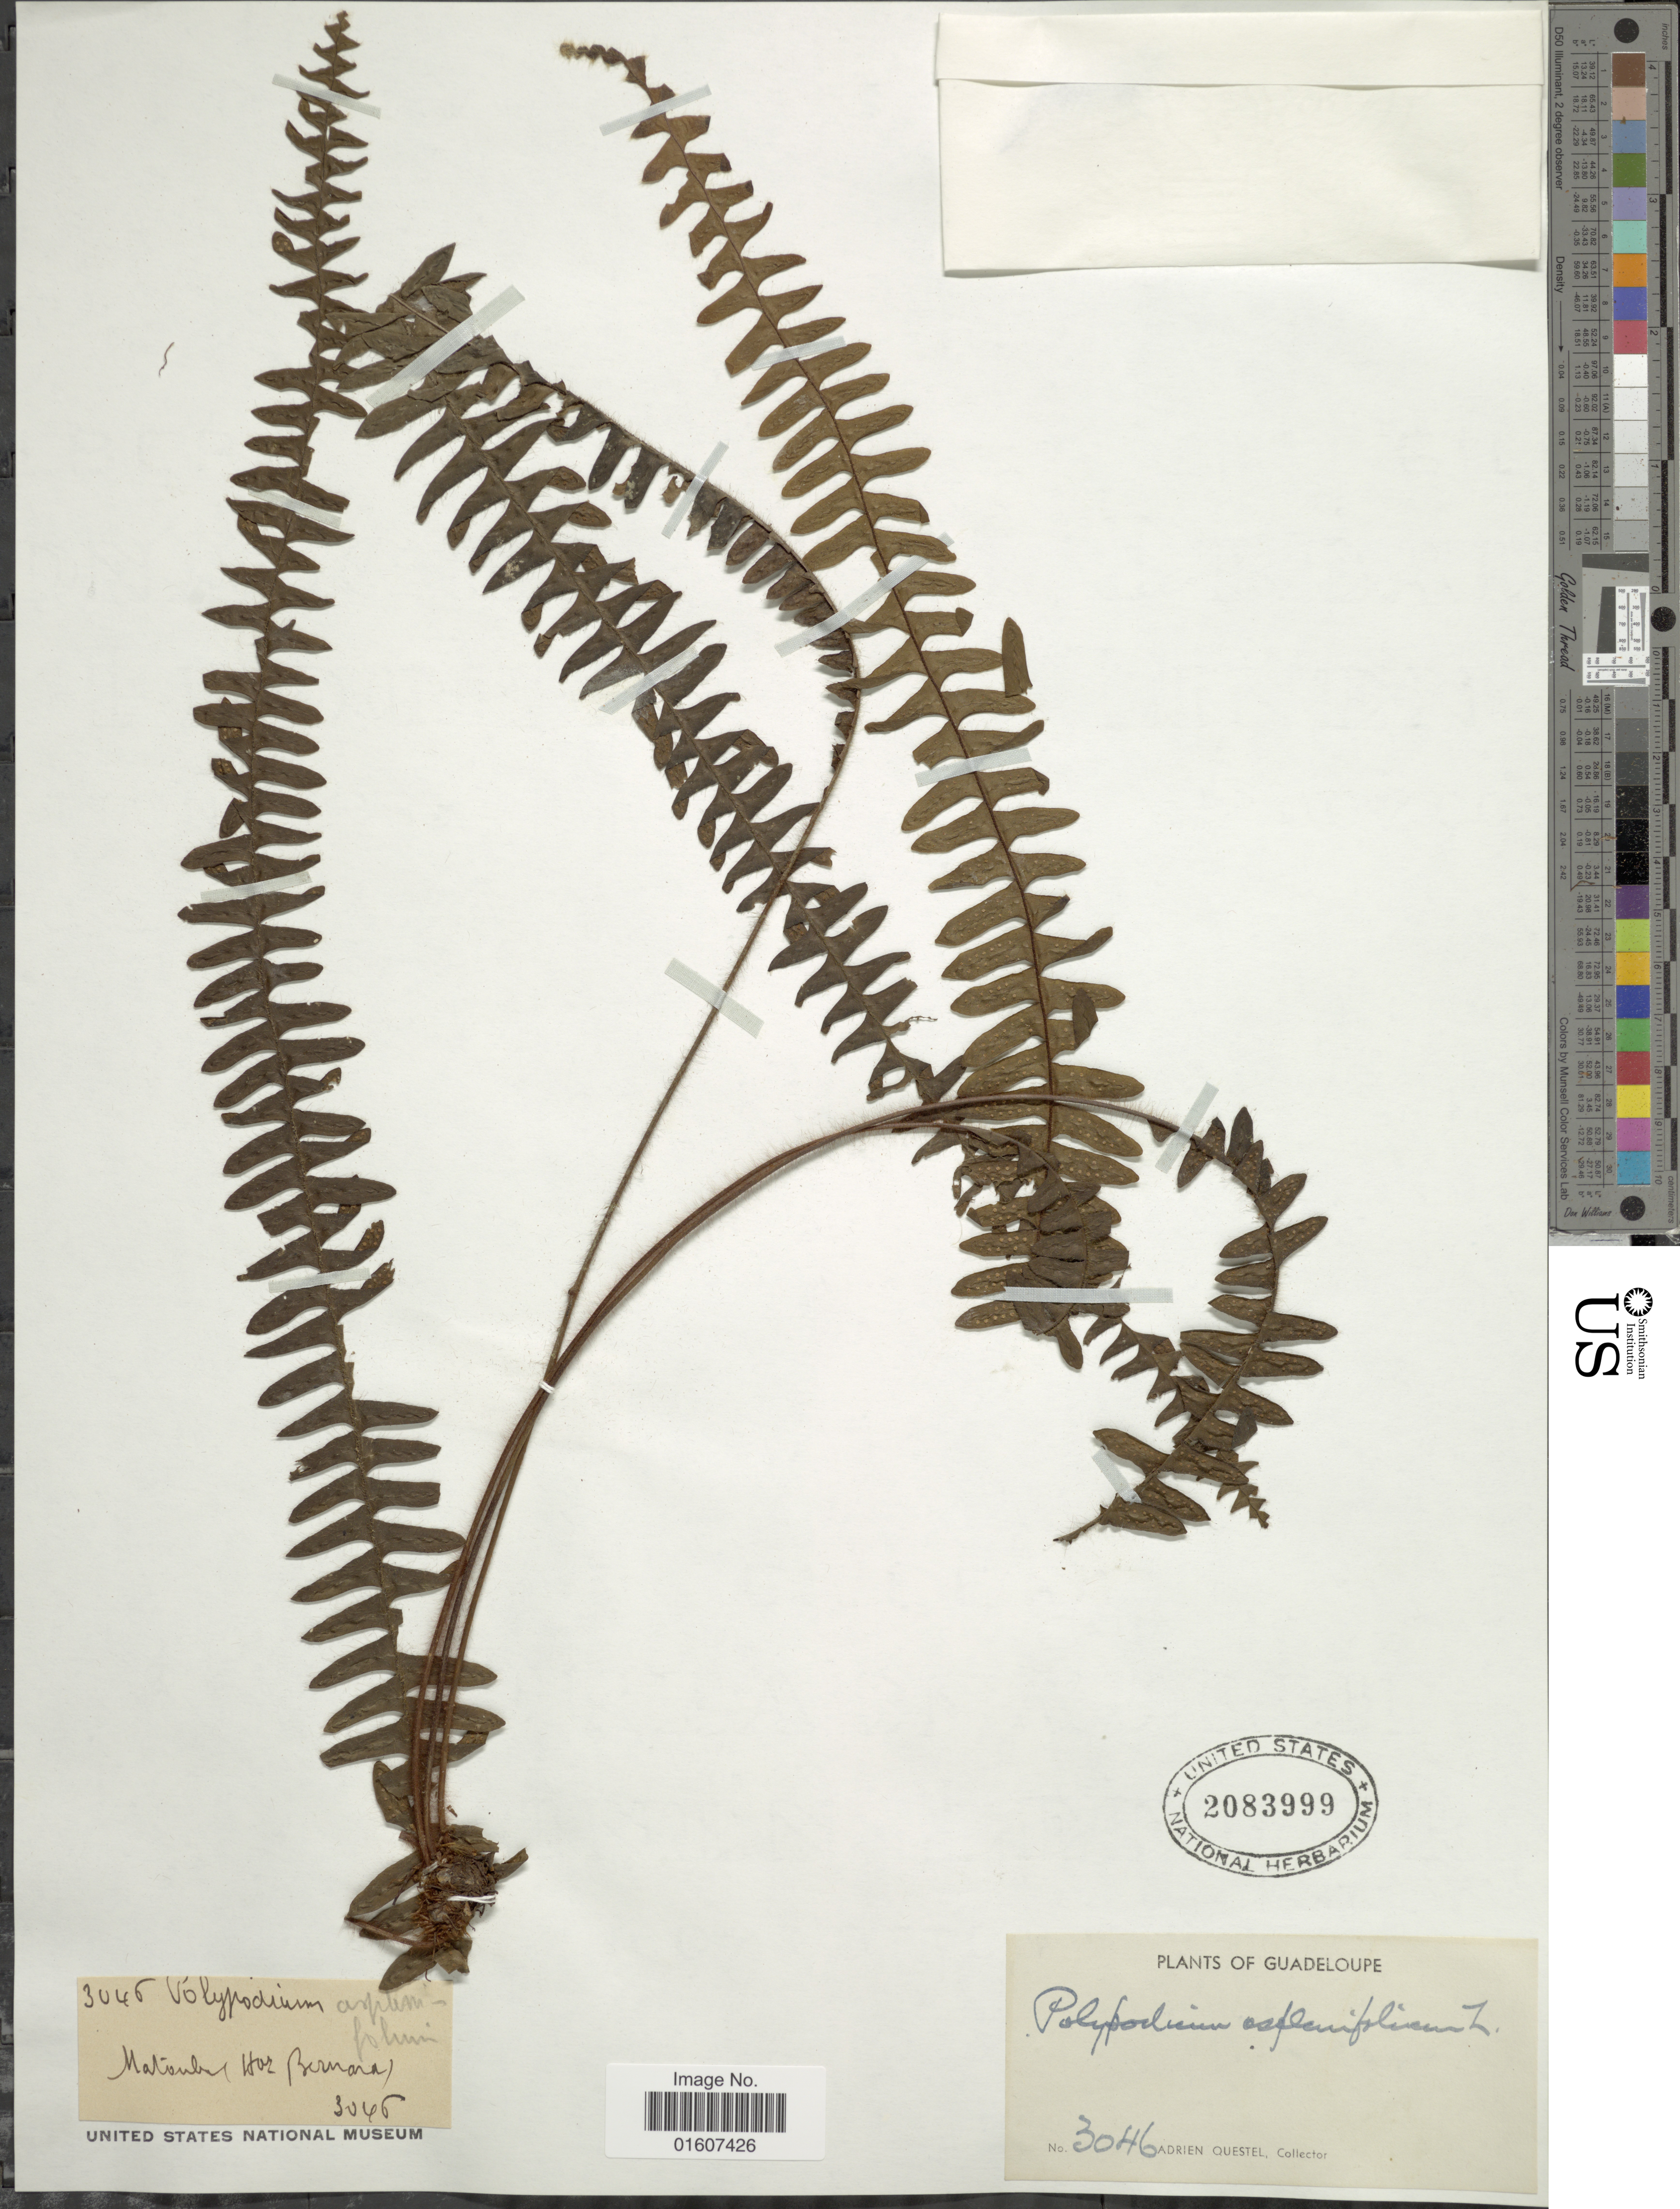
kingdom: Plantae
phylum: Tracheophyta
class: Polypodiopsida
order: Polypodiales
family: Polypodiaceae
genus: Terpsichore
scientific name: Terpsichore chrysleri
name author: (Copel.) A.R. Sm.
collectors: A. Questel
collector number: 3046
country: Guadeloupe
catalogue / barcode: US 2083999